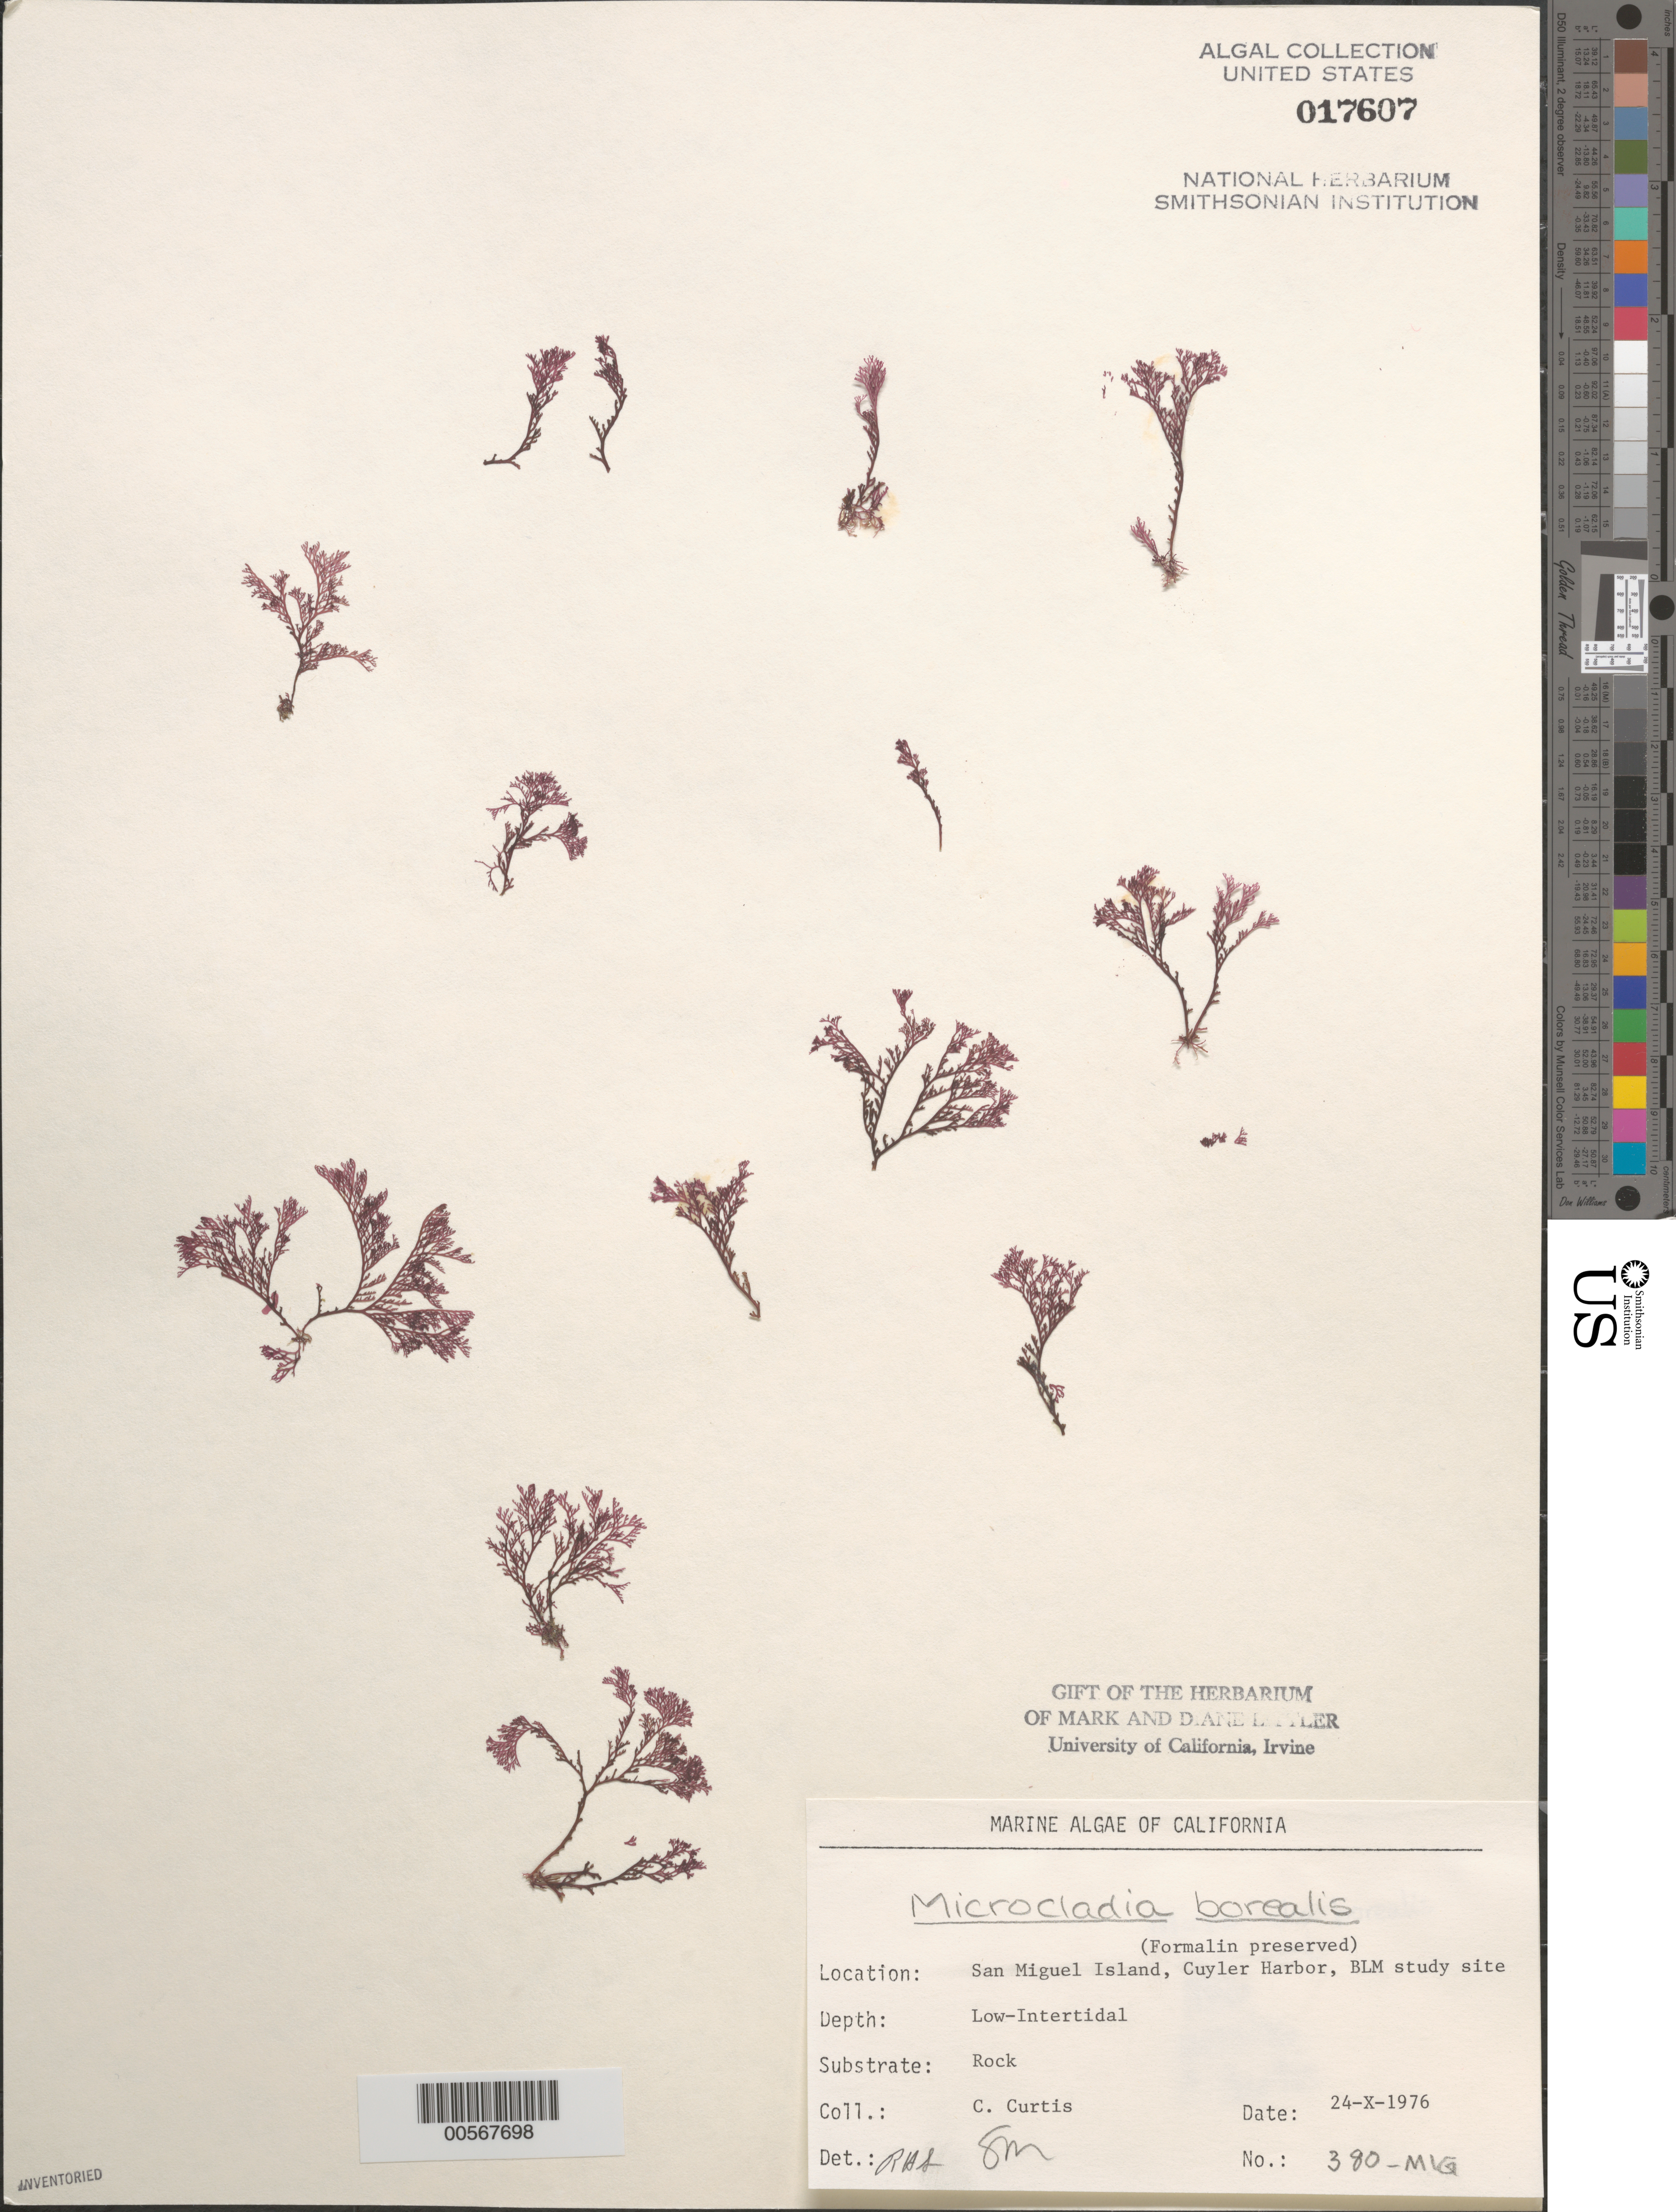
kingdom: Plantae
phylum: Rhodophyta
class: Florideophyceae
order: Ceramiales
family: Ceramiaceae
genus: Microcladia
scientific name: Microcladia borealis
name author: Rupr.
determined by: Sims, Robert H.; Murray, S. N.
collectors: C. Curtis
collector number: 380-mig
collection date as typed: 24 Oct 1976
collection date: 1976-10-24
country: United States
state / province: California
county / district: Santa Barbara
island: San Miguel Island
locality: Cuyler Harbor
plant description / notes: BLM-SOCALBIGHT Rocky Intertidal Survey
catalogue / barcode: US 17607